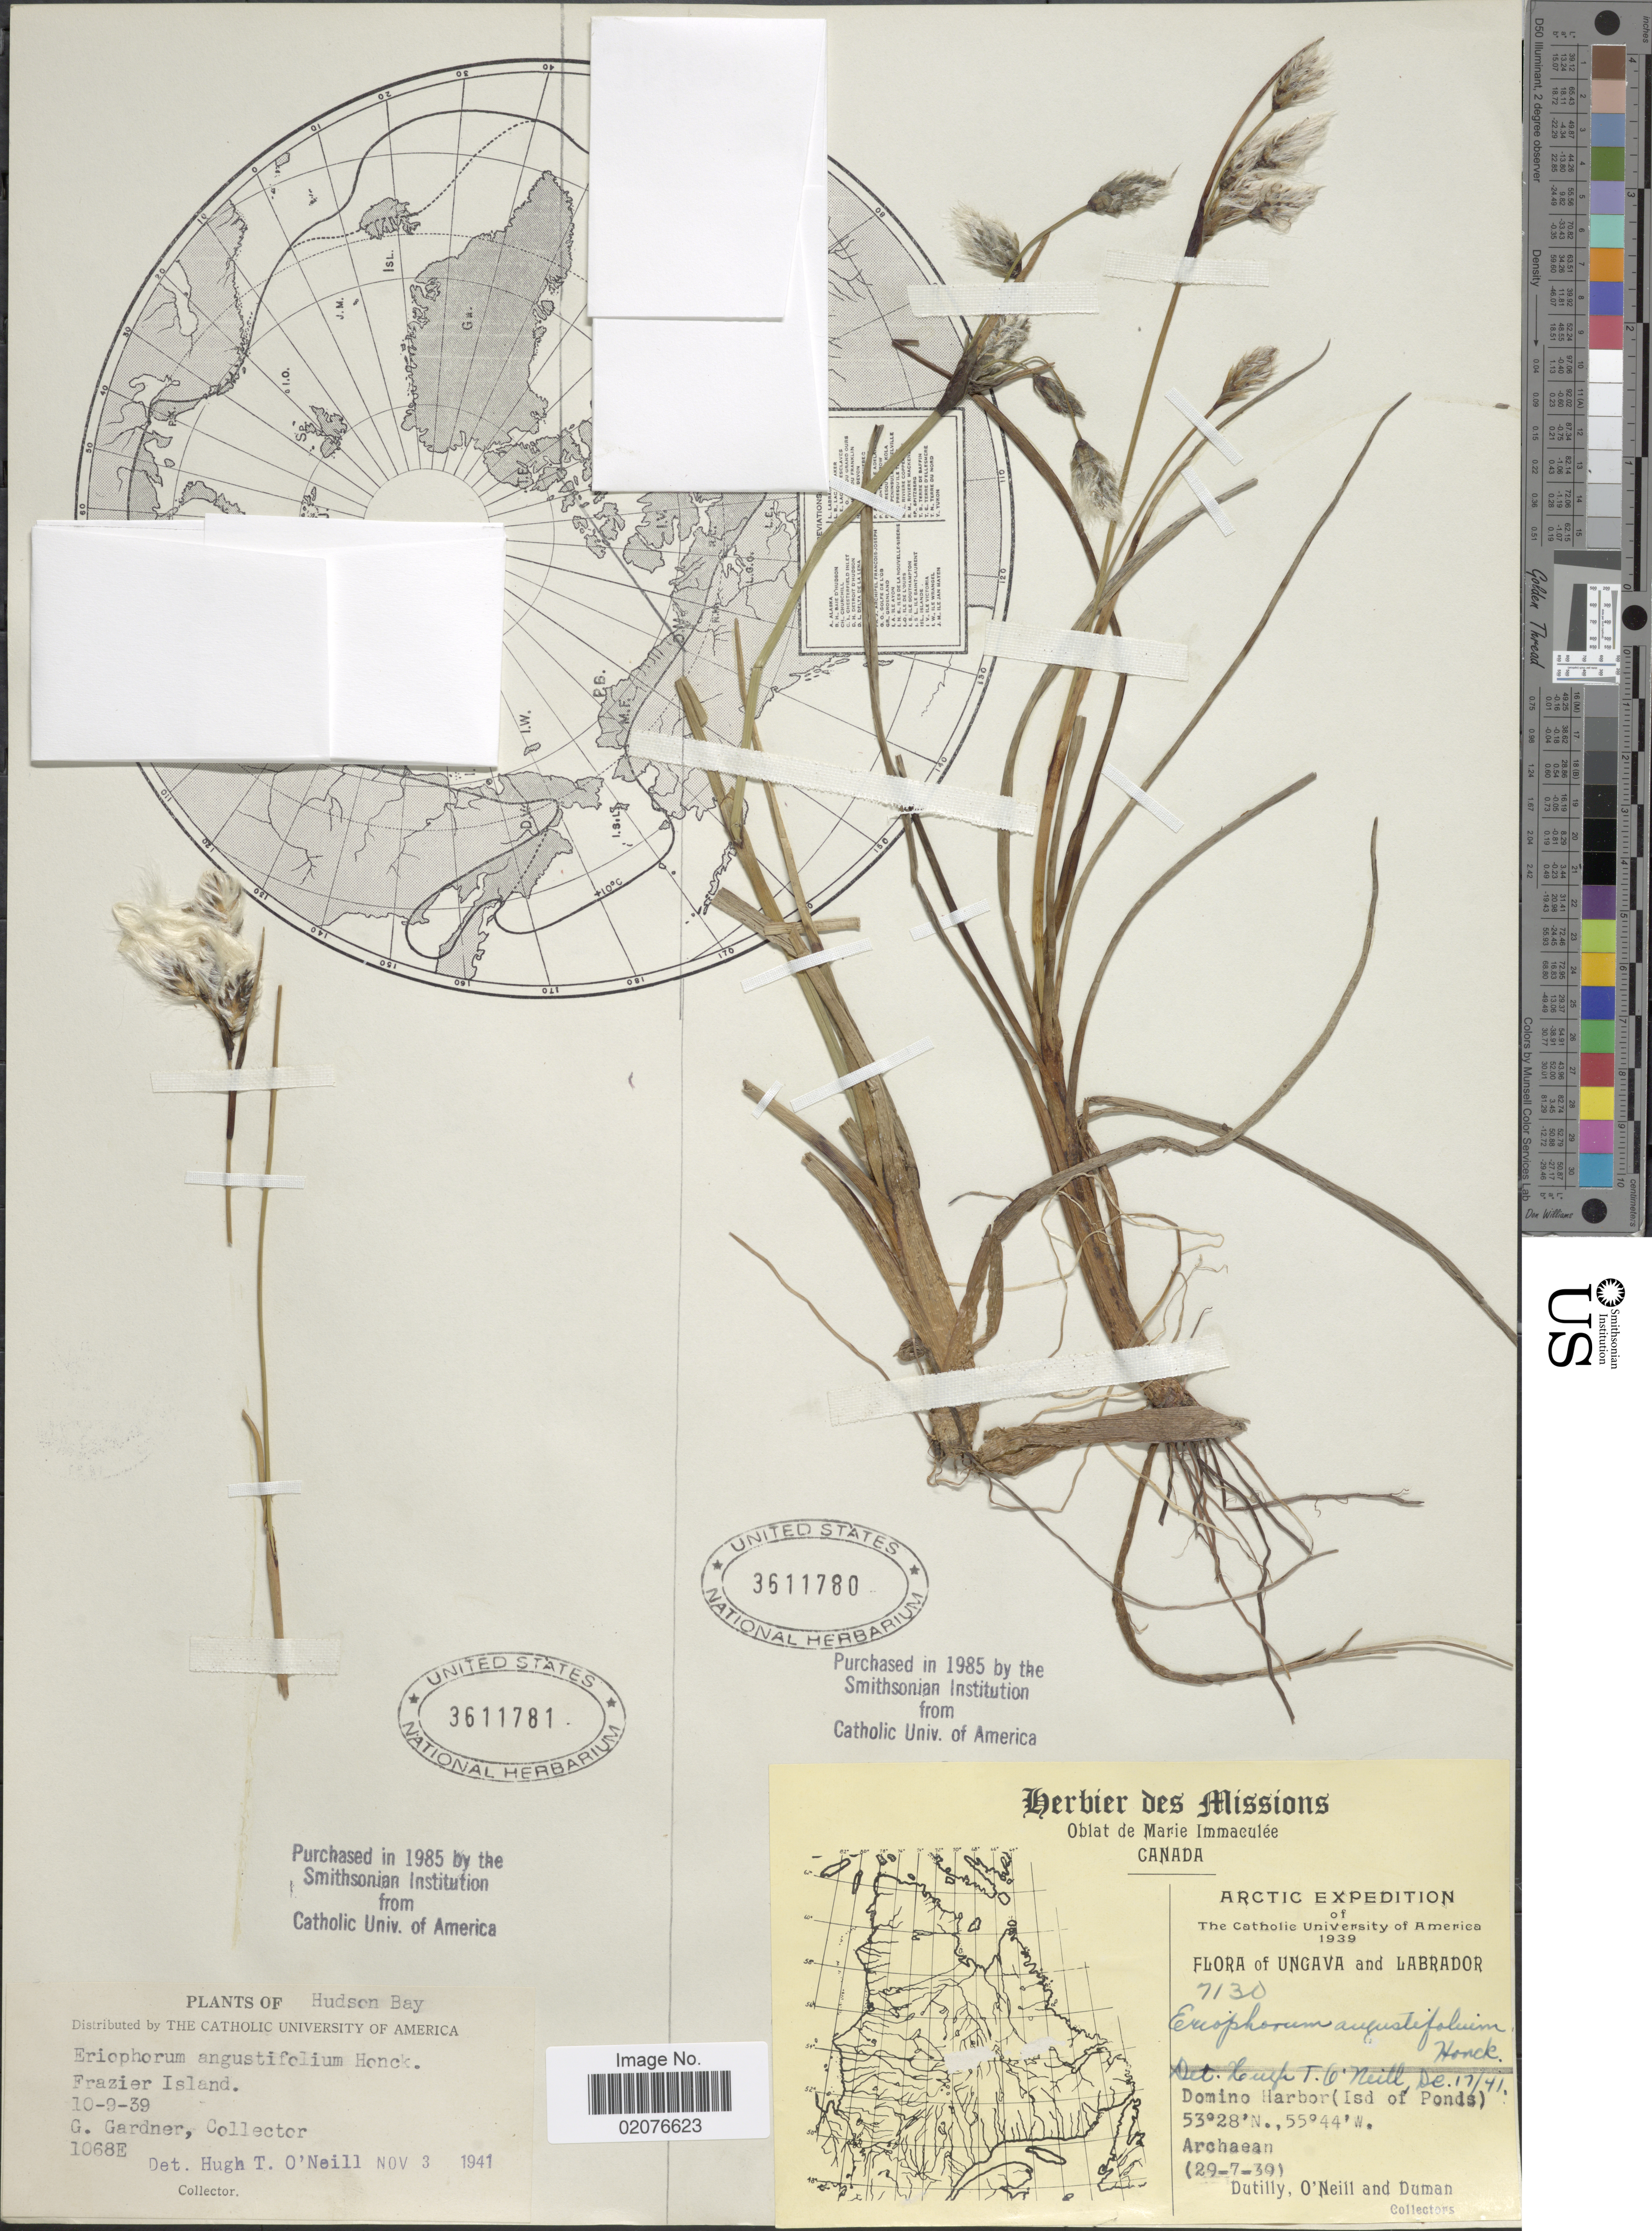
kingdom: Plantae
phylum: Tracheophyta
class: Liliopsida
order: Poales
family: Cyperaceae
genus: Eriophorum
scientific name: Eriophorum angustifolium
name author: Honck.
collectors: -. Dutilly, O' Neill & -. Duman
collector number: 7130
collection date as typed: Transcribed d/m/y: 29/7/30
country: Canada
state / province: Newfoundland and Labrador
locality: Arctic, Ungava and Labrador, Domino Harbor (Isd of Ponds)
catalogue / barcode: US 3611780-2